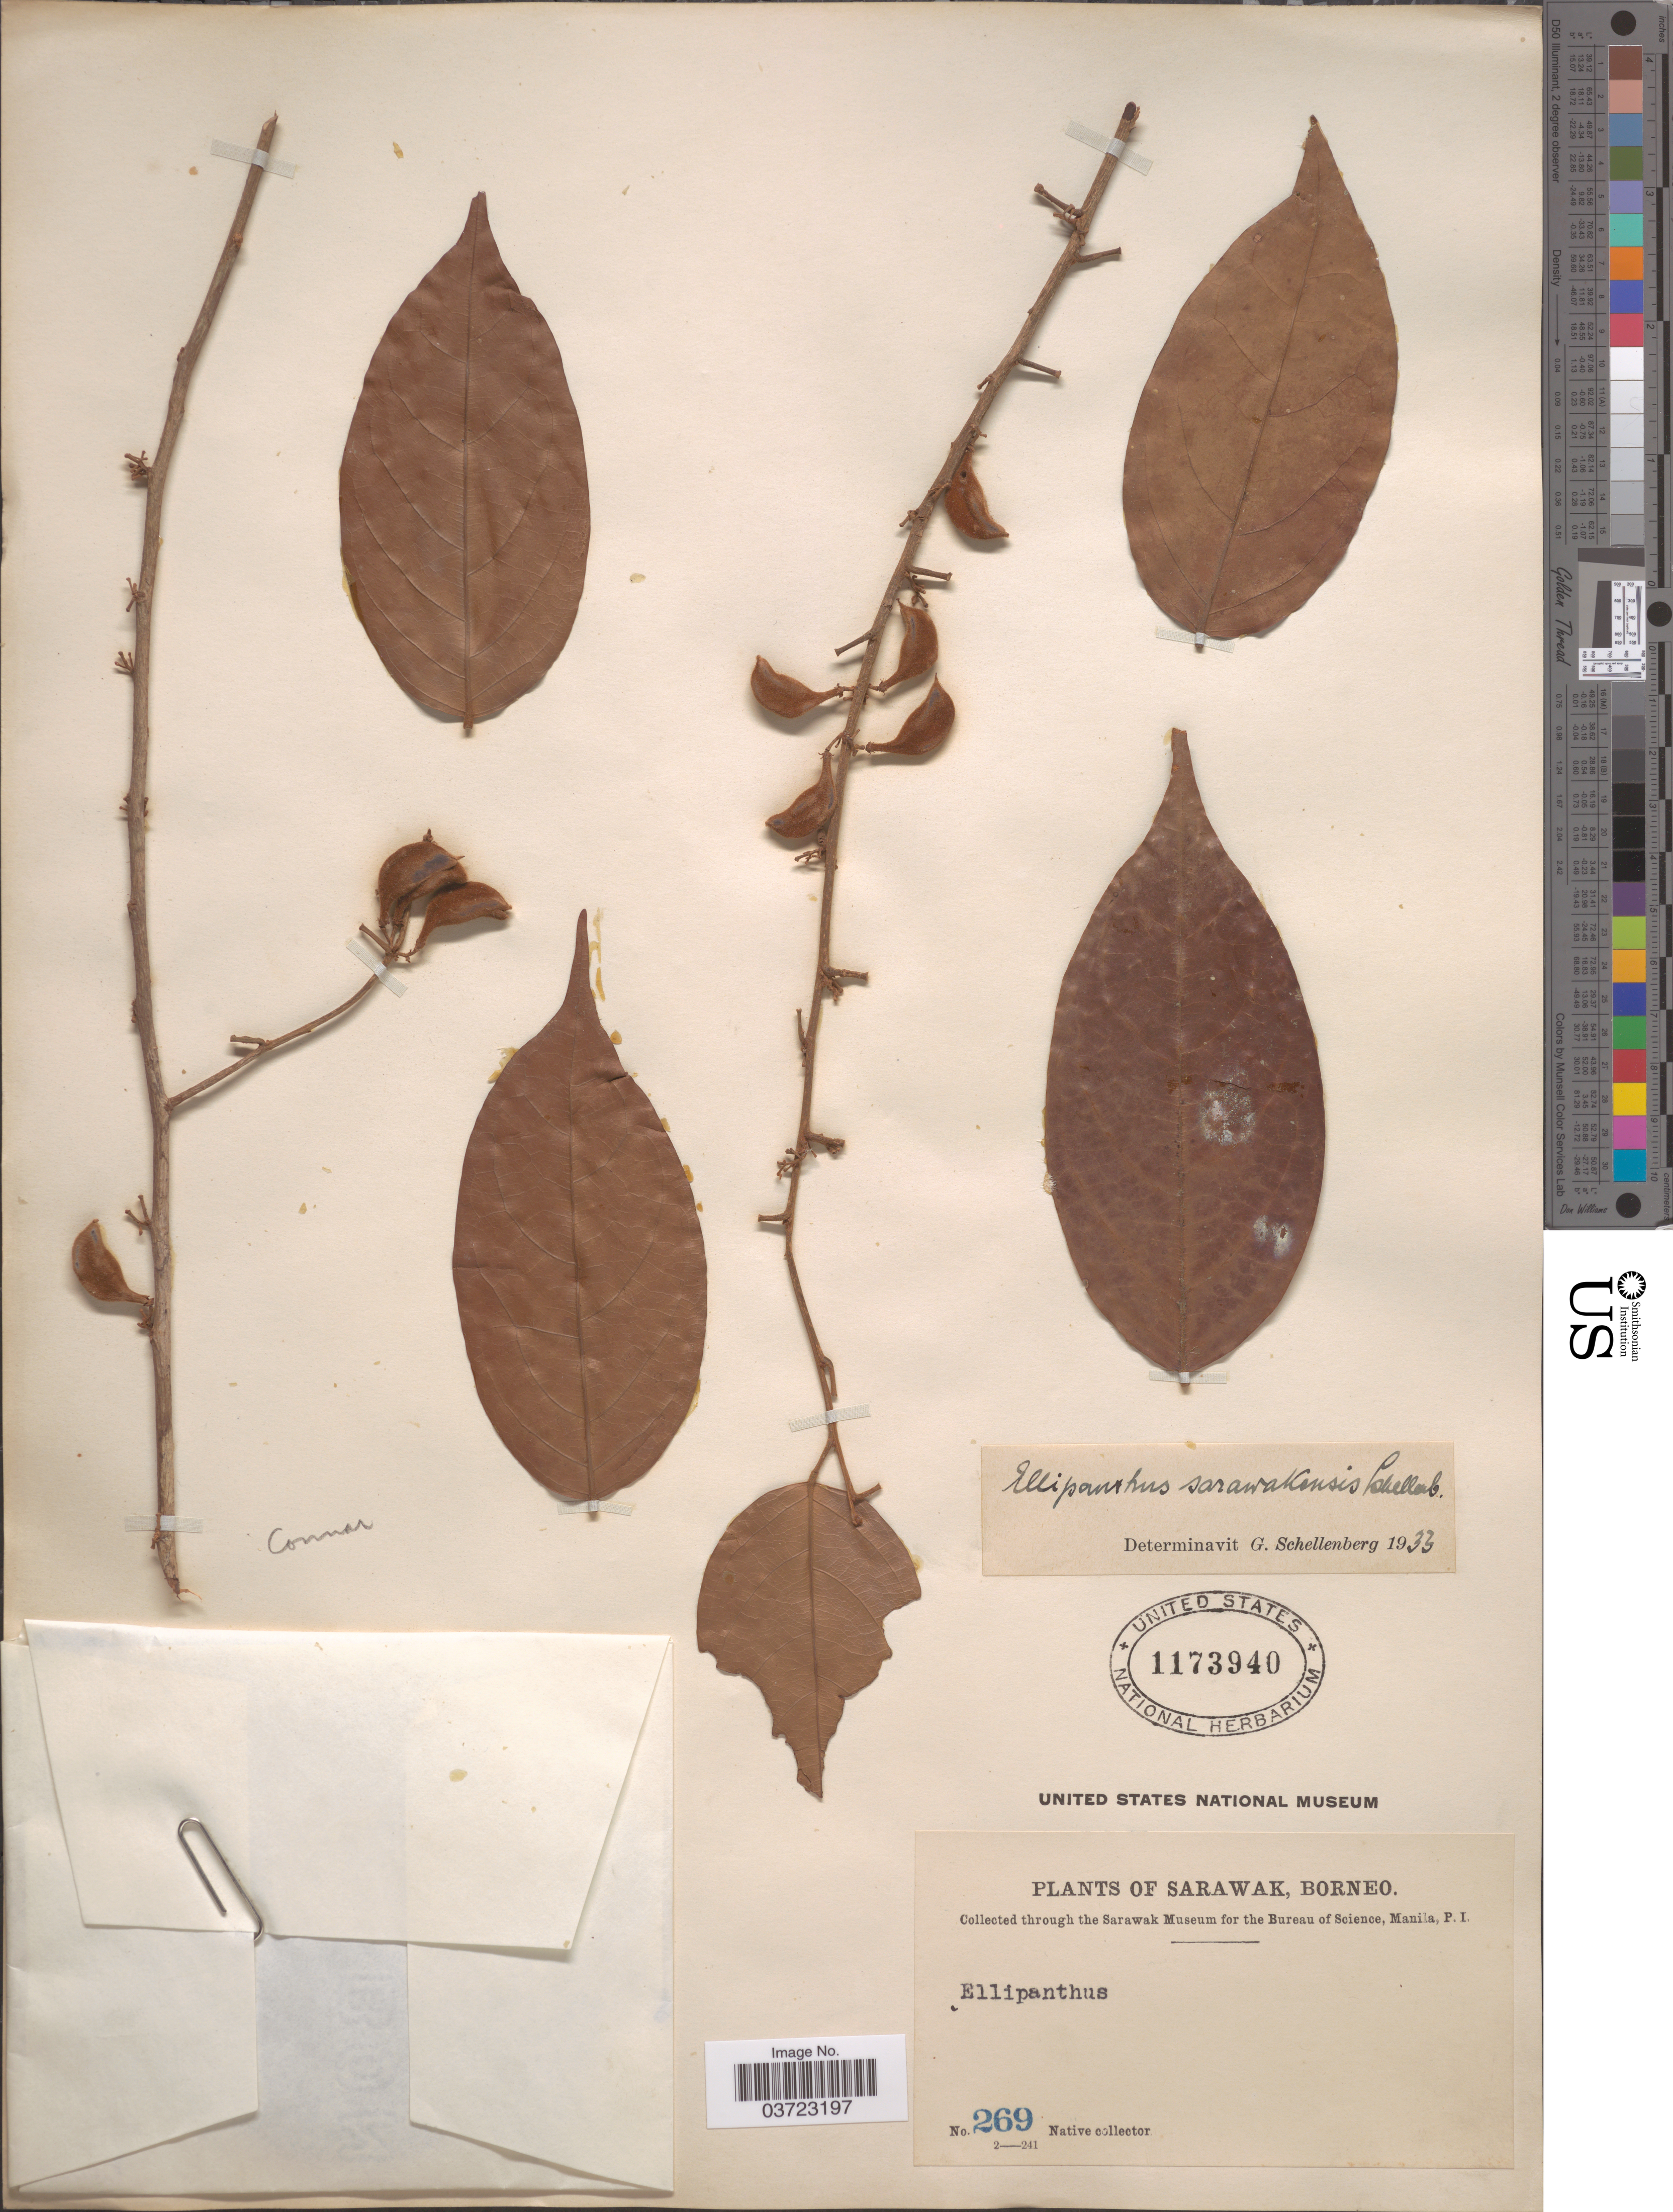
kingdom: Plantae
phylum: Tracheophyta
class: Magnoliopsida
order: Oxalidales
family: Connaraceae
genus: Ellipanthus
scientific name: Ellipanthus sarawakensis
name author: G. Schellenb.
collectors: Native collector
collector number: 269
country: Malaysia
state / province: Sarawak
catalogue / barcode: US 1173940